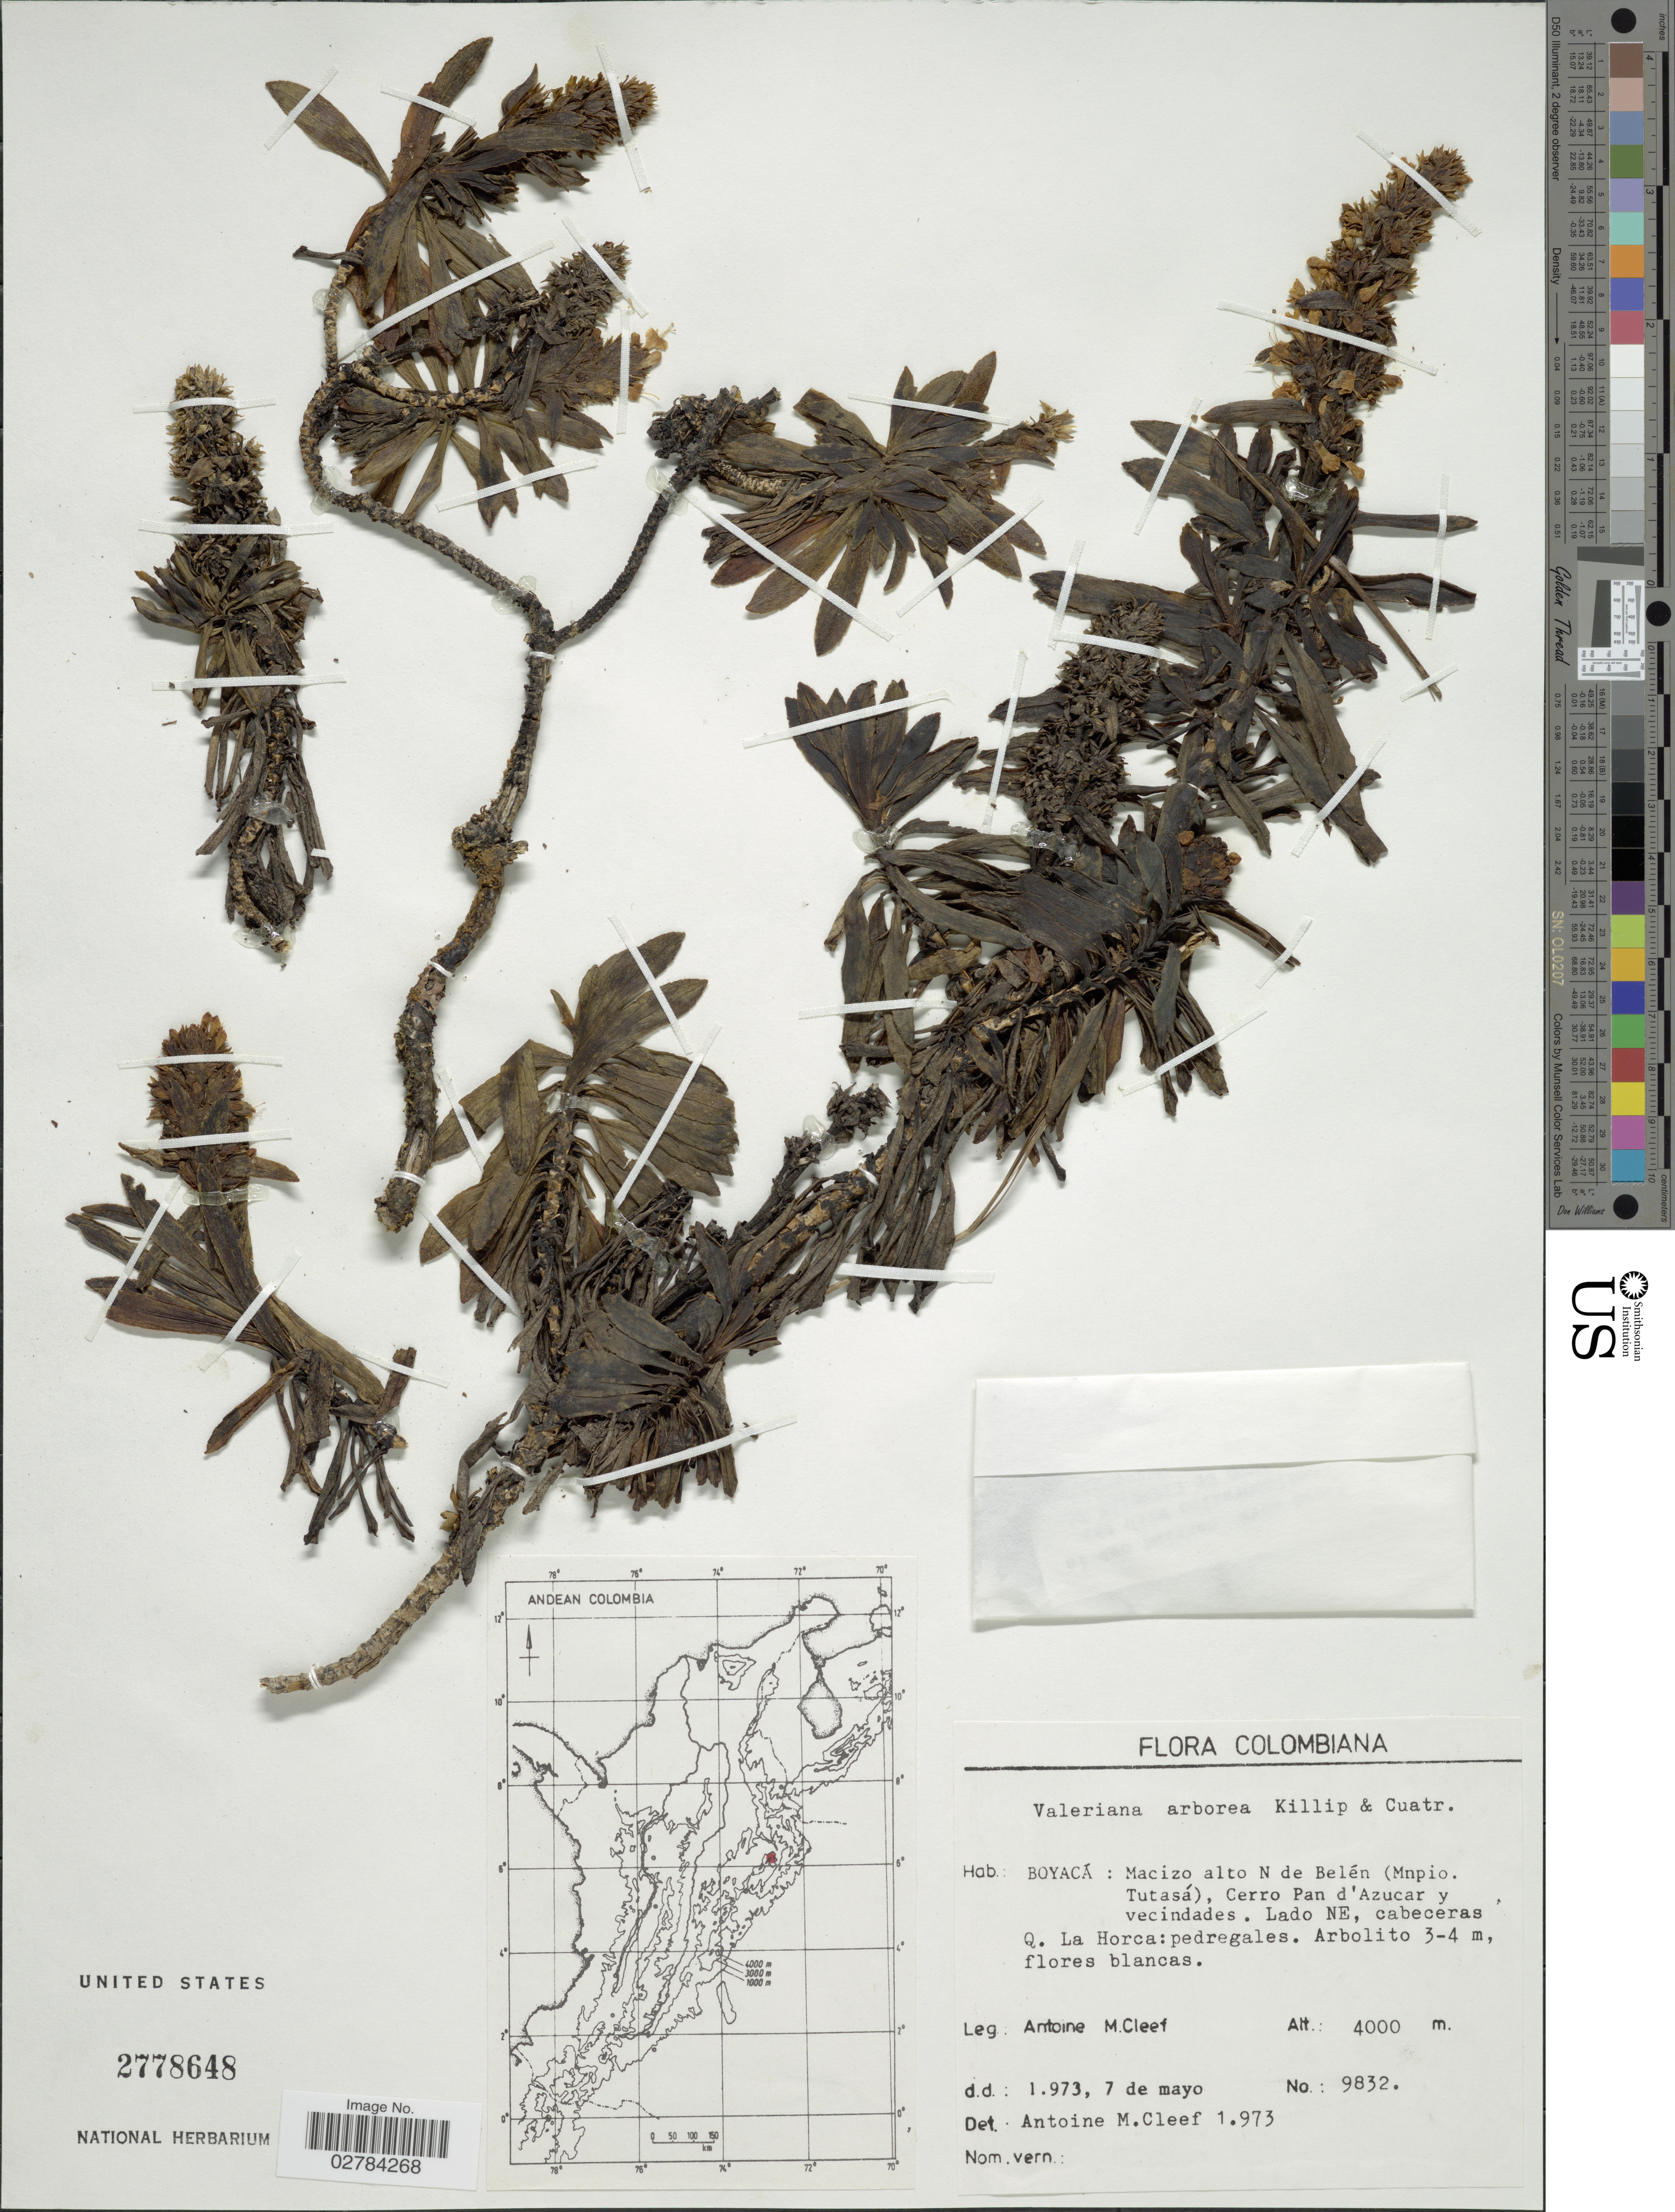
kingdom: Plantae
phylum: Tracheophyta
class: Magnoliopsida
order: Dipsacales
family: Caprifoliaceae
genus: Valeriana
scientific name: Valeriana arborea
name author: Killip & Cuatrec.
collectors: A. M. Cleef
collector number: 9832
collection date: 1973-05-07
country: Colombia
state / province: Boyacá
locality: Boyacá: Macizo alto N de Belén (Mnpio. Tutasá), Cerro Pan d'Azucar y vecindades. Lado NE, cabeceras Q. La Horca: pedregales.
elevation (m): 4000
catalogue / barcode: US 2778648